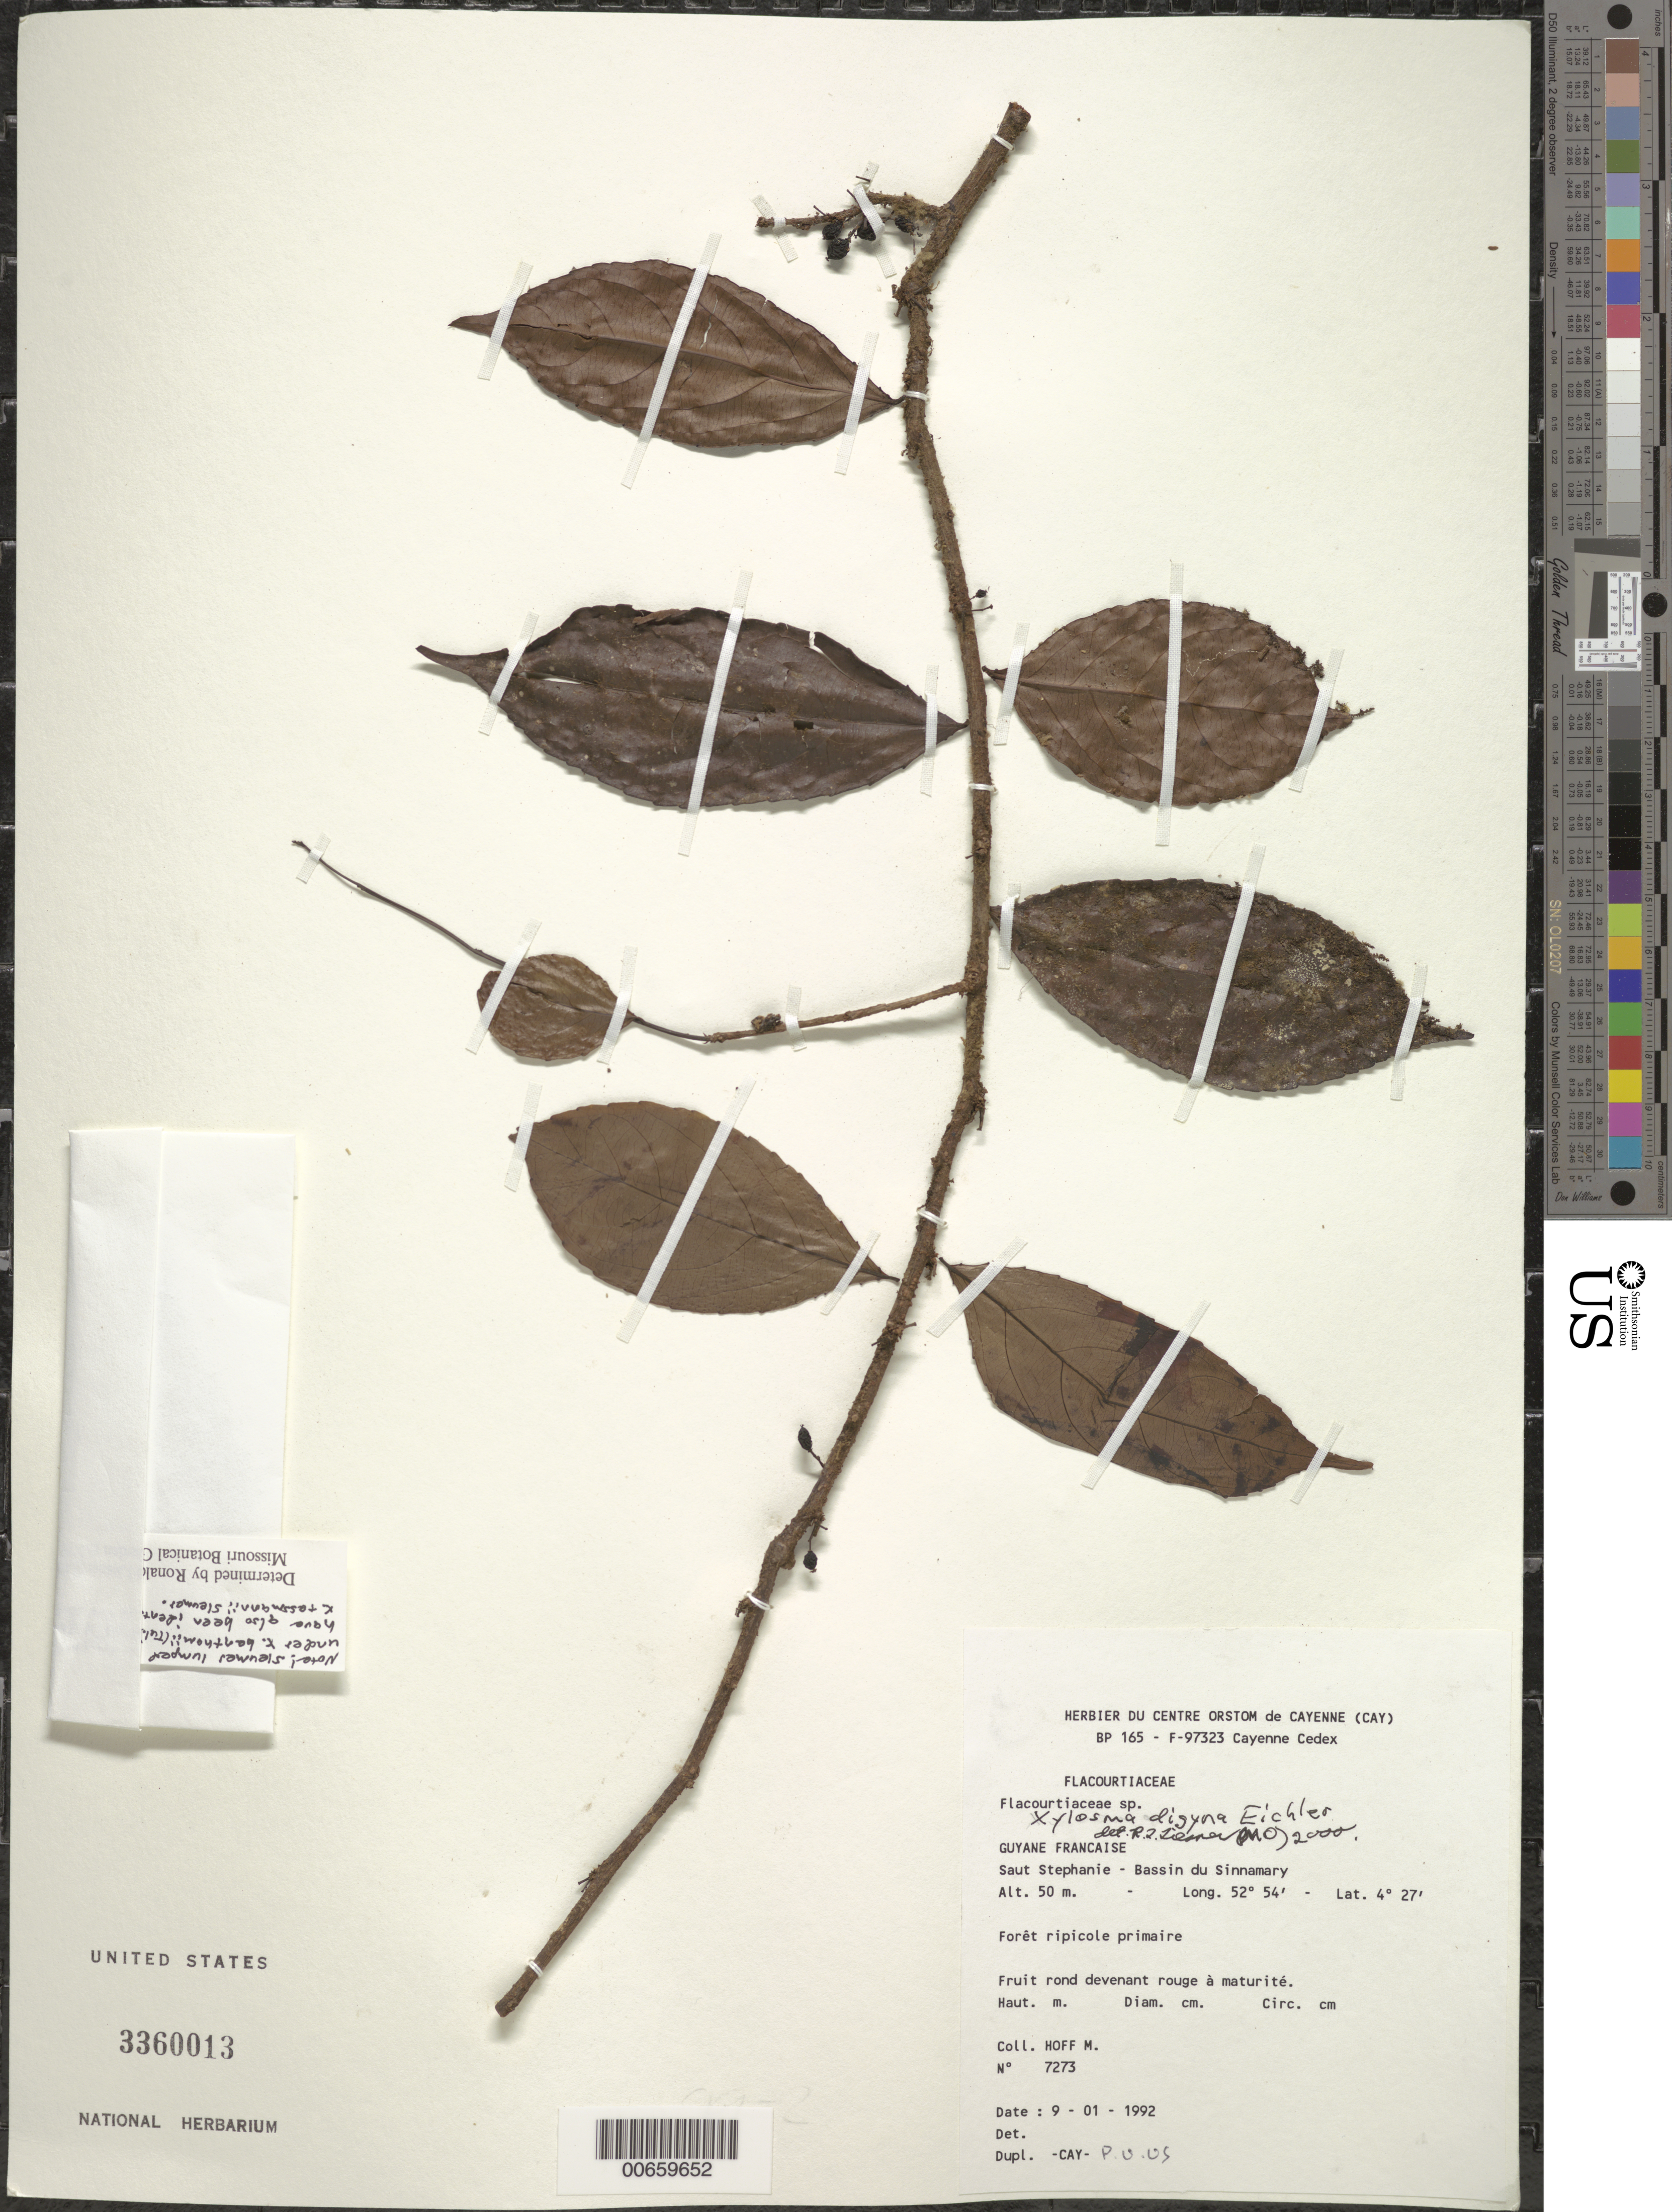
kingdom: Plantae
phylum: Tracheophyta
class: Magnoliopsida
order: Malpighiales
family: Salicaceae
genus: Xylosma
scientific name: Xylosma digyna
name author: Eichler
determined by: Liesner, R. L.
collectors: M. Hoff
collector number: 7273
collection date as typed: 9-Jan-92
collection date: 1992-01-09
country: French Guiana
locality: Saut Stéphanie, Bassin du Sinnamary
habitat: Primary riparian forest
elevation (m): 50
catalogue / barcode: US 3360013